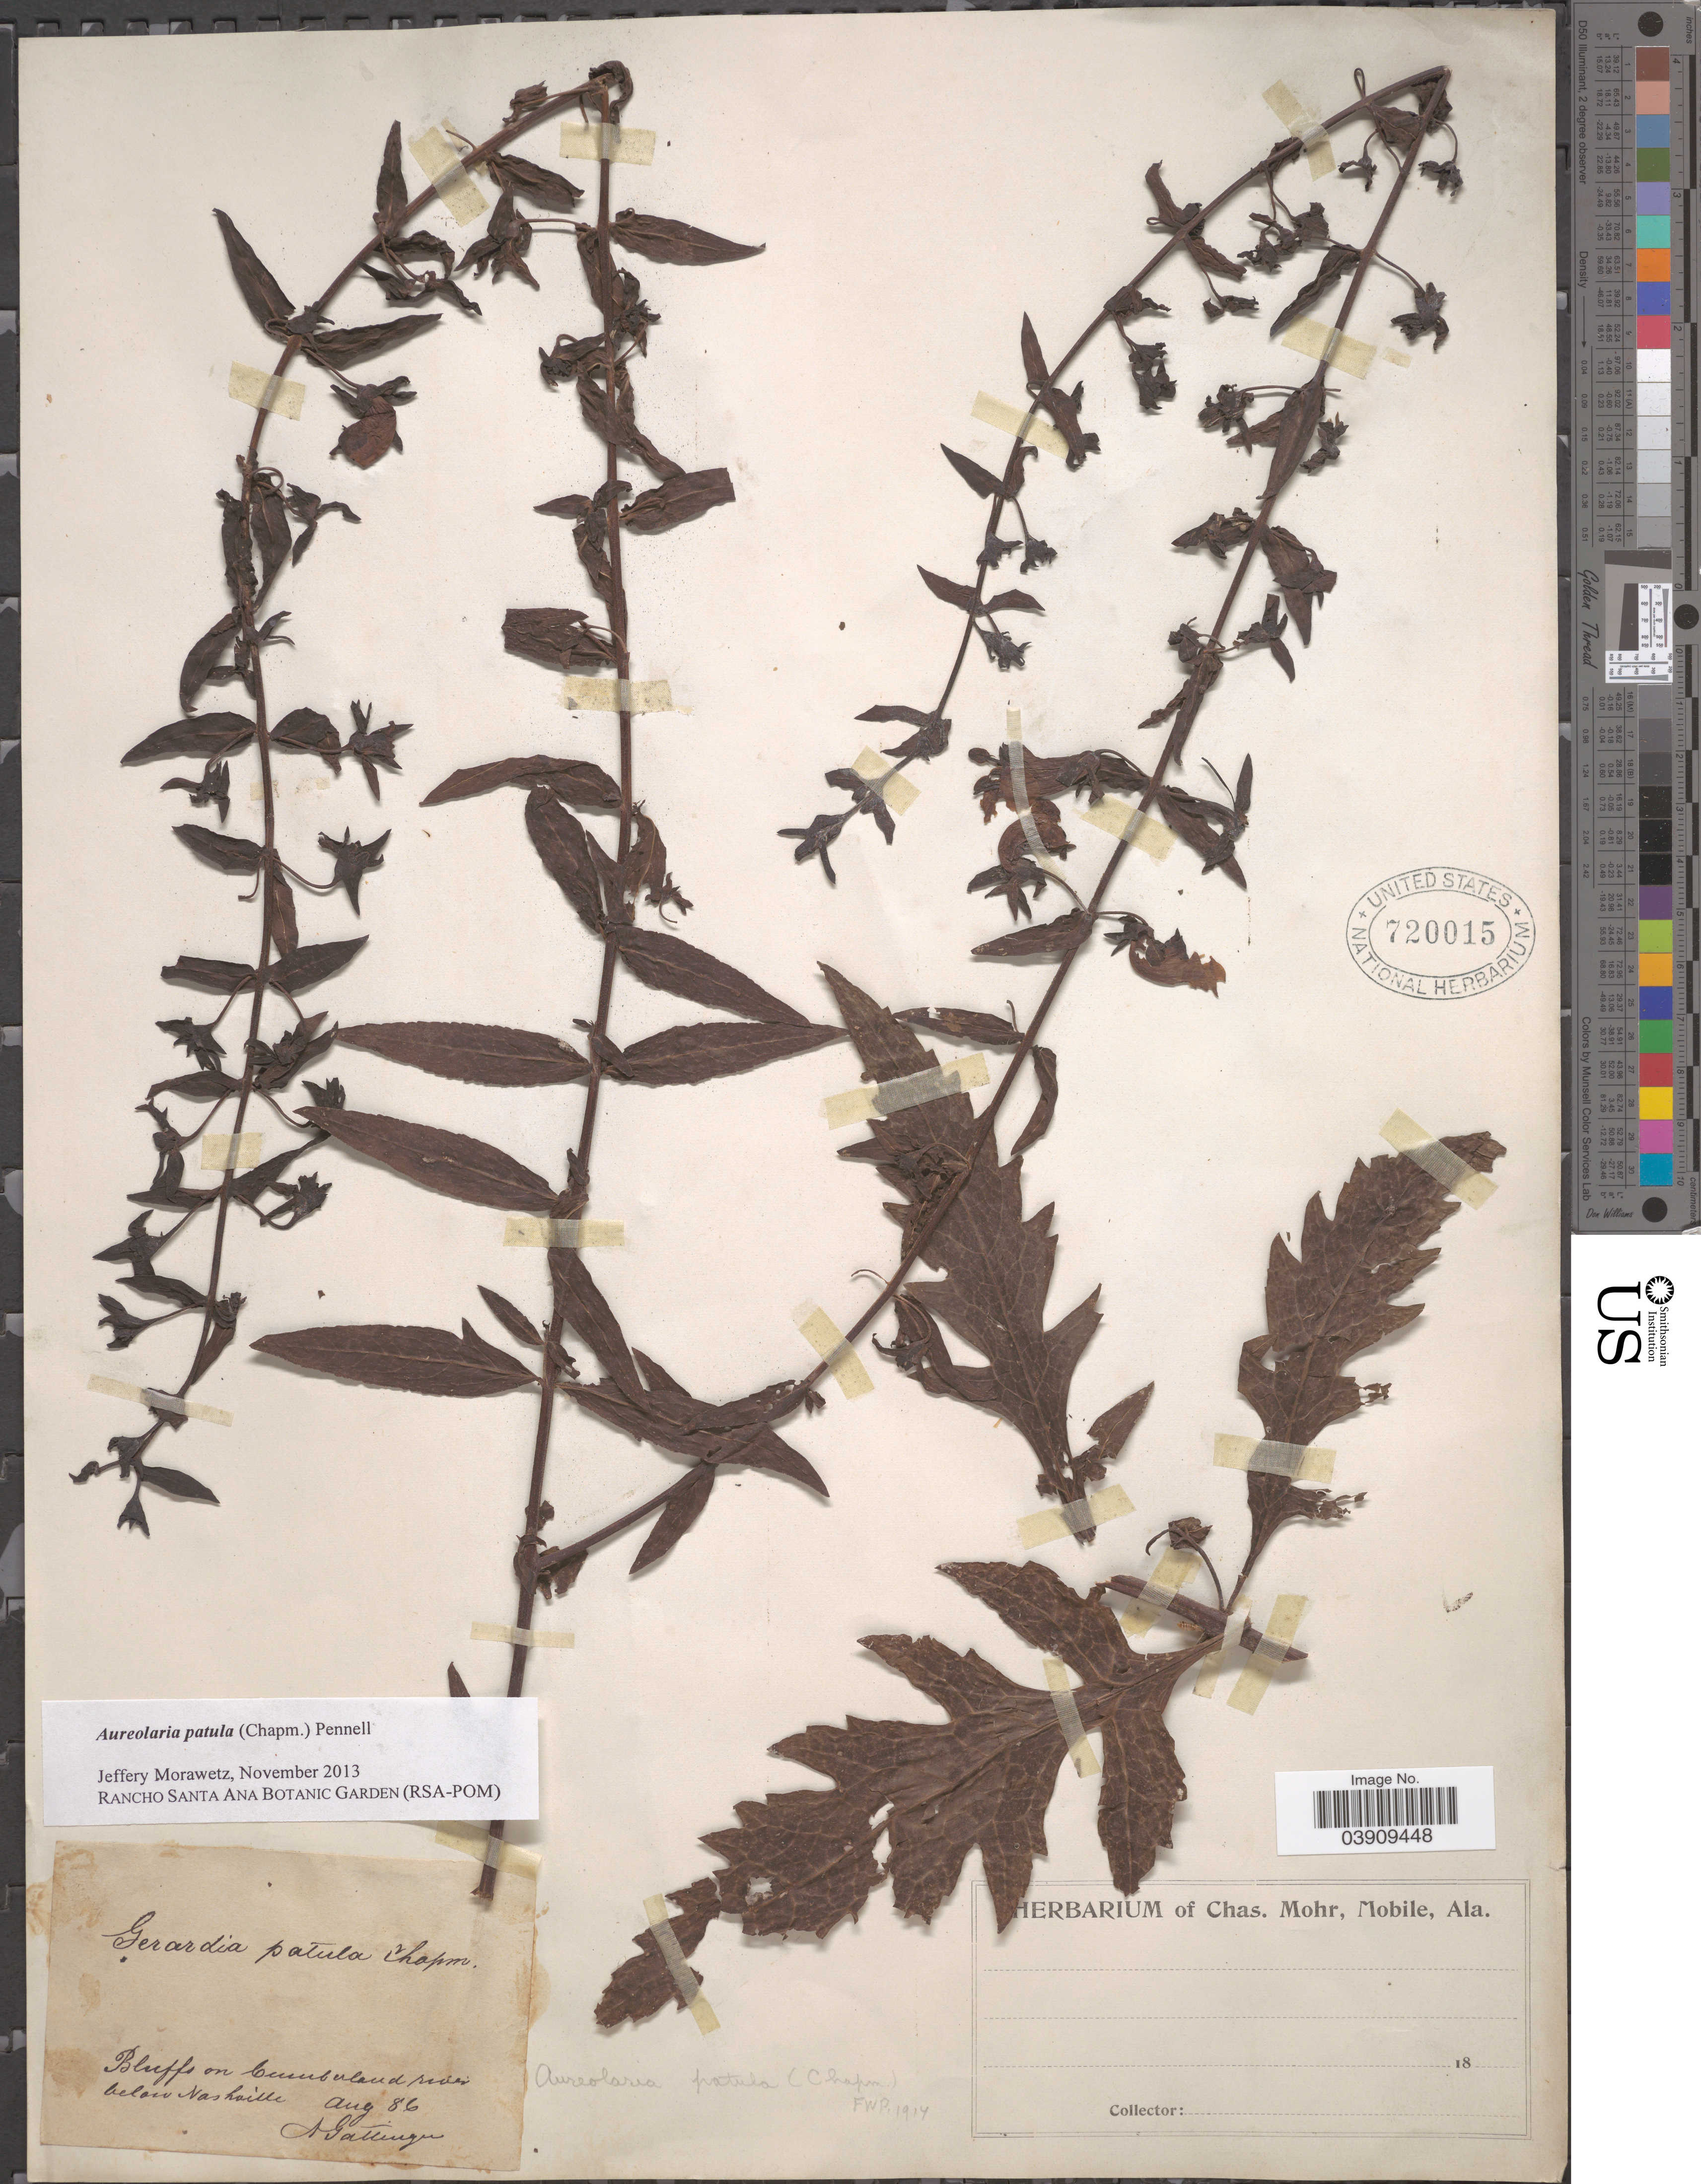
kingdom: Plantae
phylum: Tracheophyta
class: Magnoliopsida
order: Lamiales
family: Orobanchaceae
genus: Aureolaria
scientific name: Aureolaria patula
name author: (Chapm.) Pennell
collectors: A. Gattinger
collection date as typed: Transcribed d/m/y: /8/86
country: United States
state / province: Tennessee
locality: Bluffs on Cumberland river below Nashville.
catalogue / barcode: US 720015